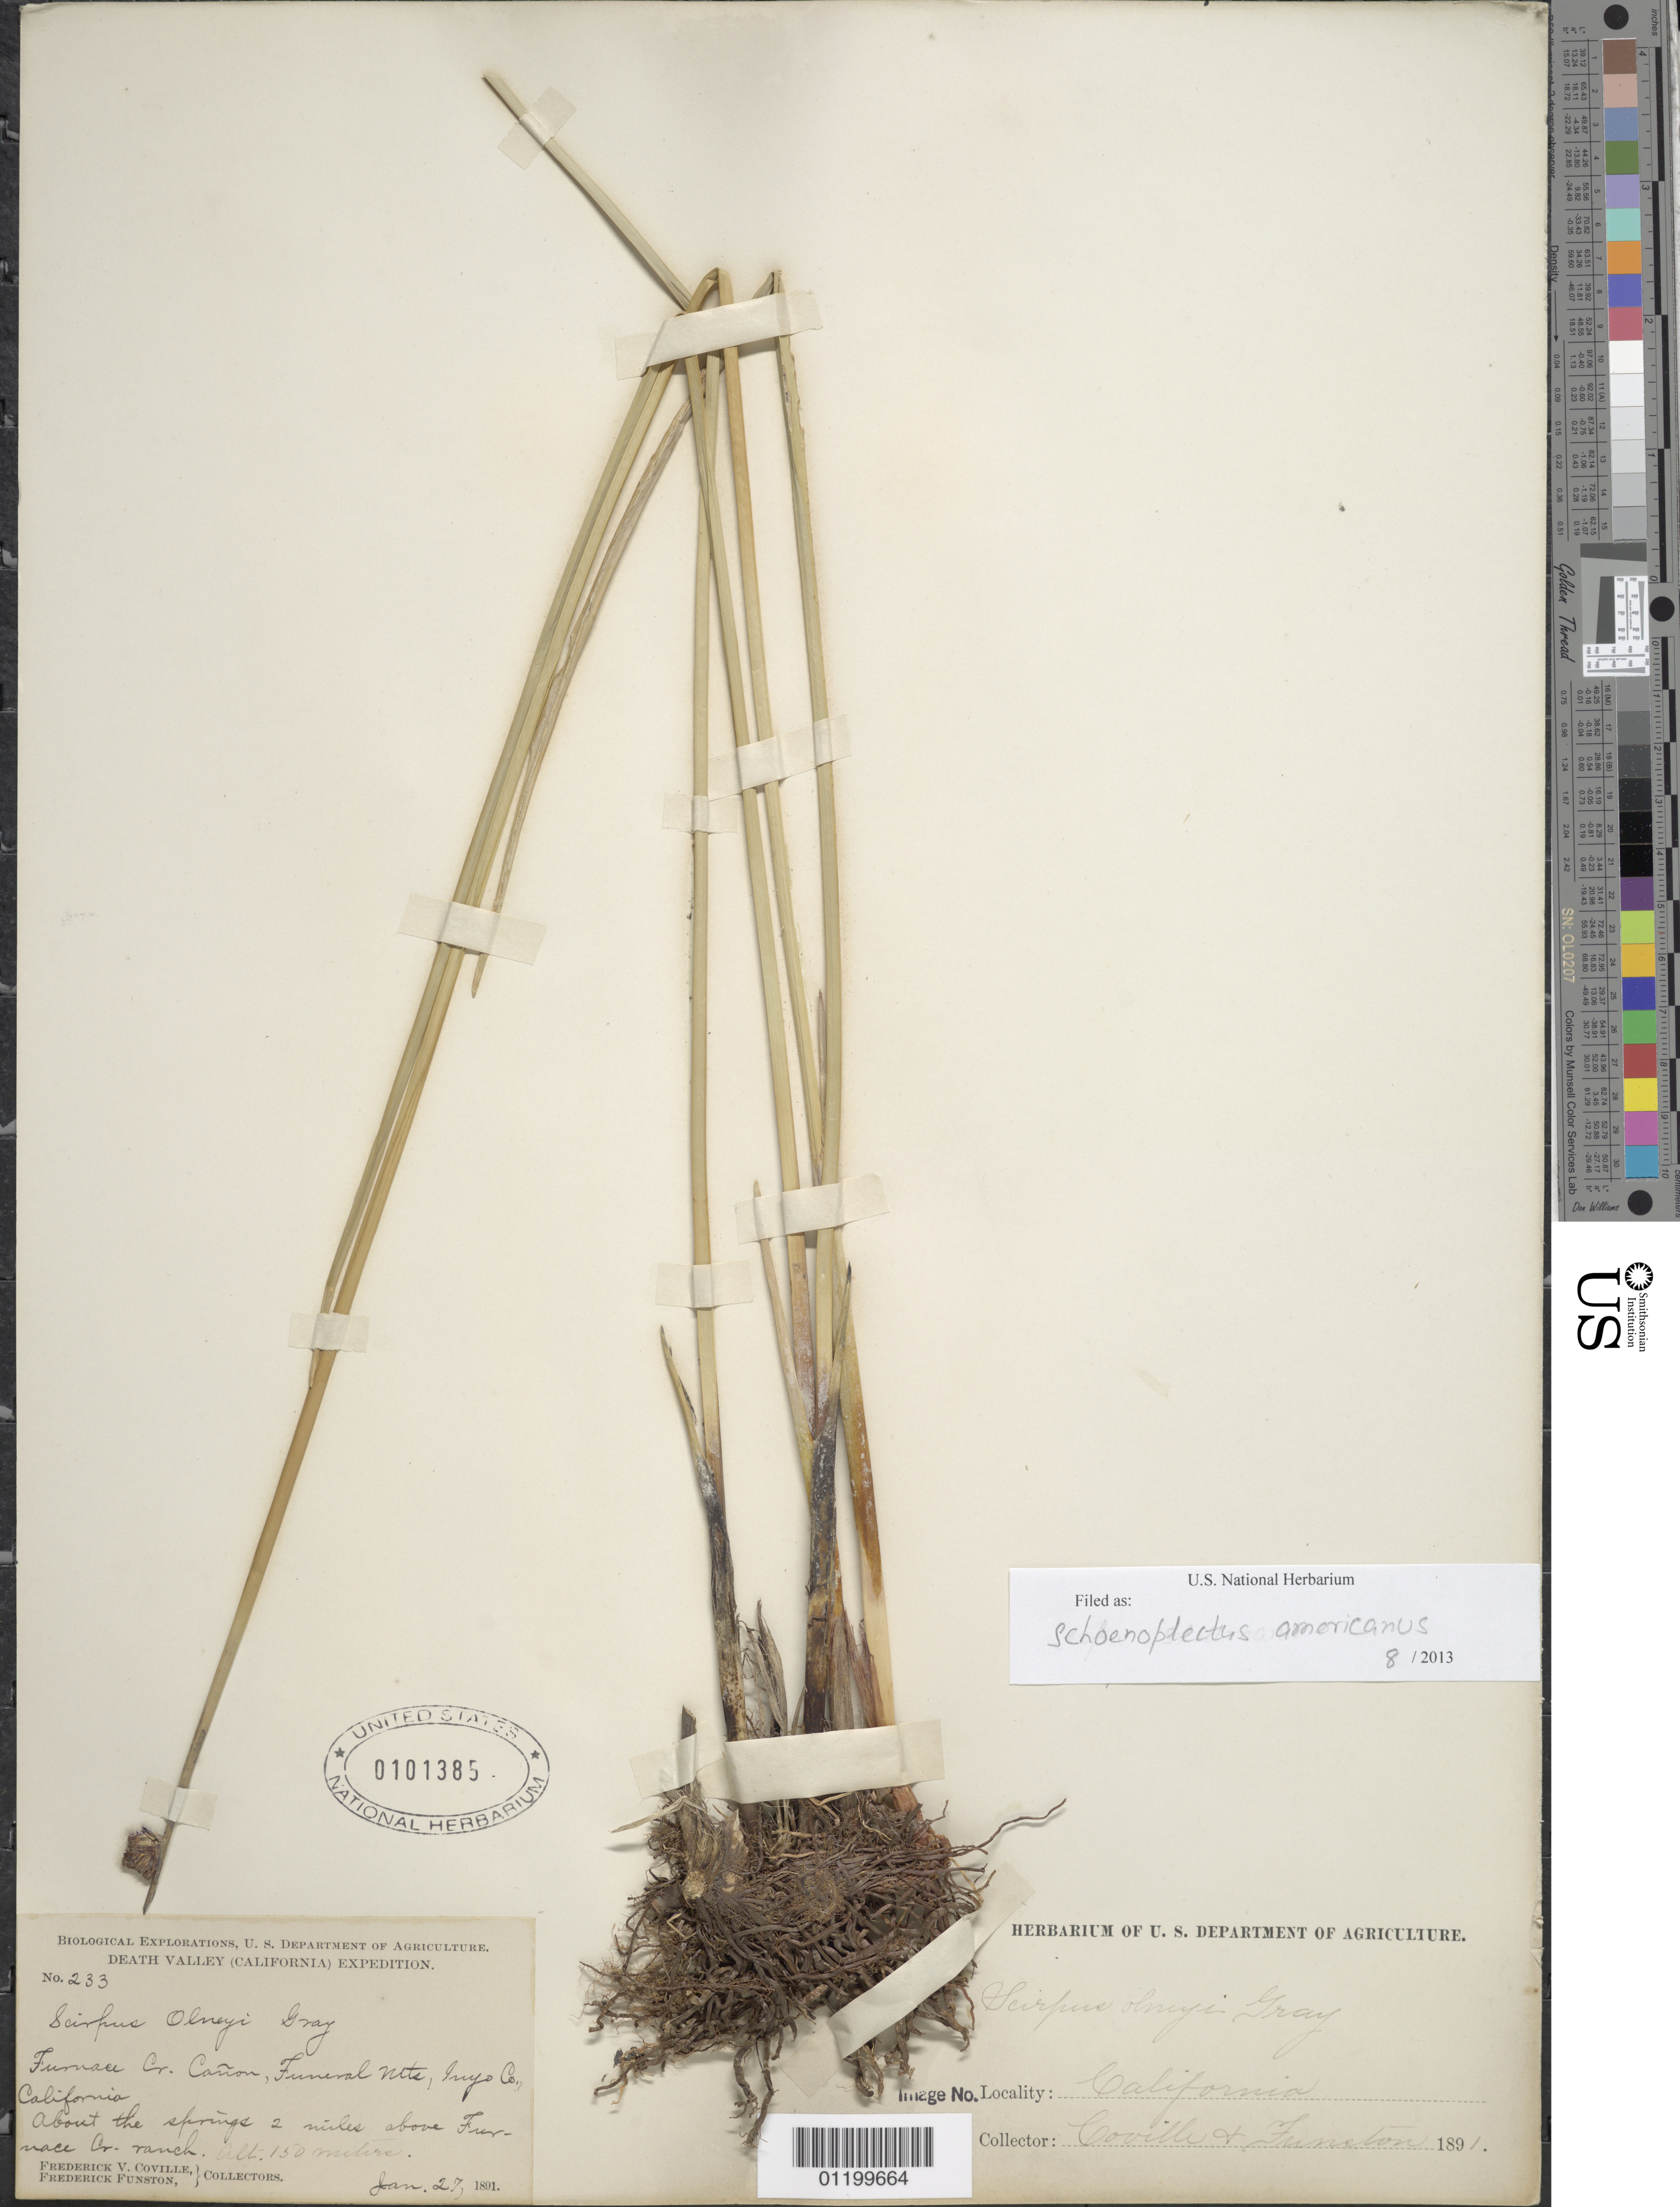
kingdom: Plantae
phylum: Tracheophyta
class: Liliopsida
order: Poales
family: Cyperaceae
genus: Schoenoplectus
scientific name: Schoenoplectus americanus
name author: (Pers.) Volkart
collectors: F. V. Coville & F. Funston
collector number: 233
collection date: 1891-01-27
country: United States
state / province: California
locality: Furnace Creek Canyon, Funeral Moutains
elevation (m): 150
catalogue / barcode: US 101385